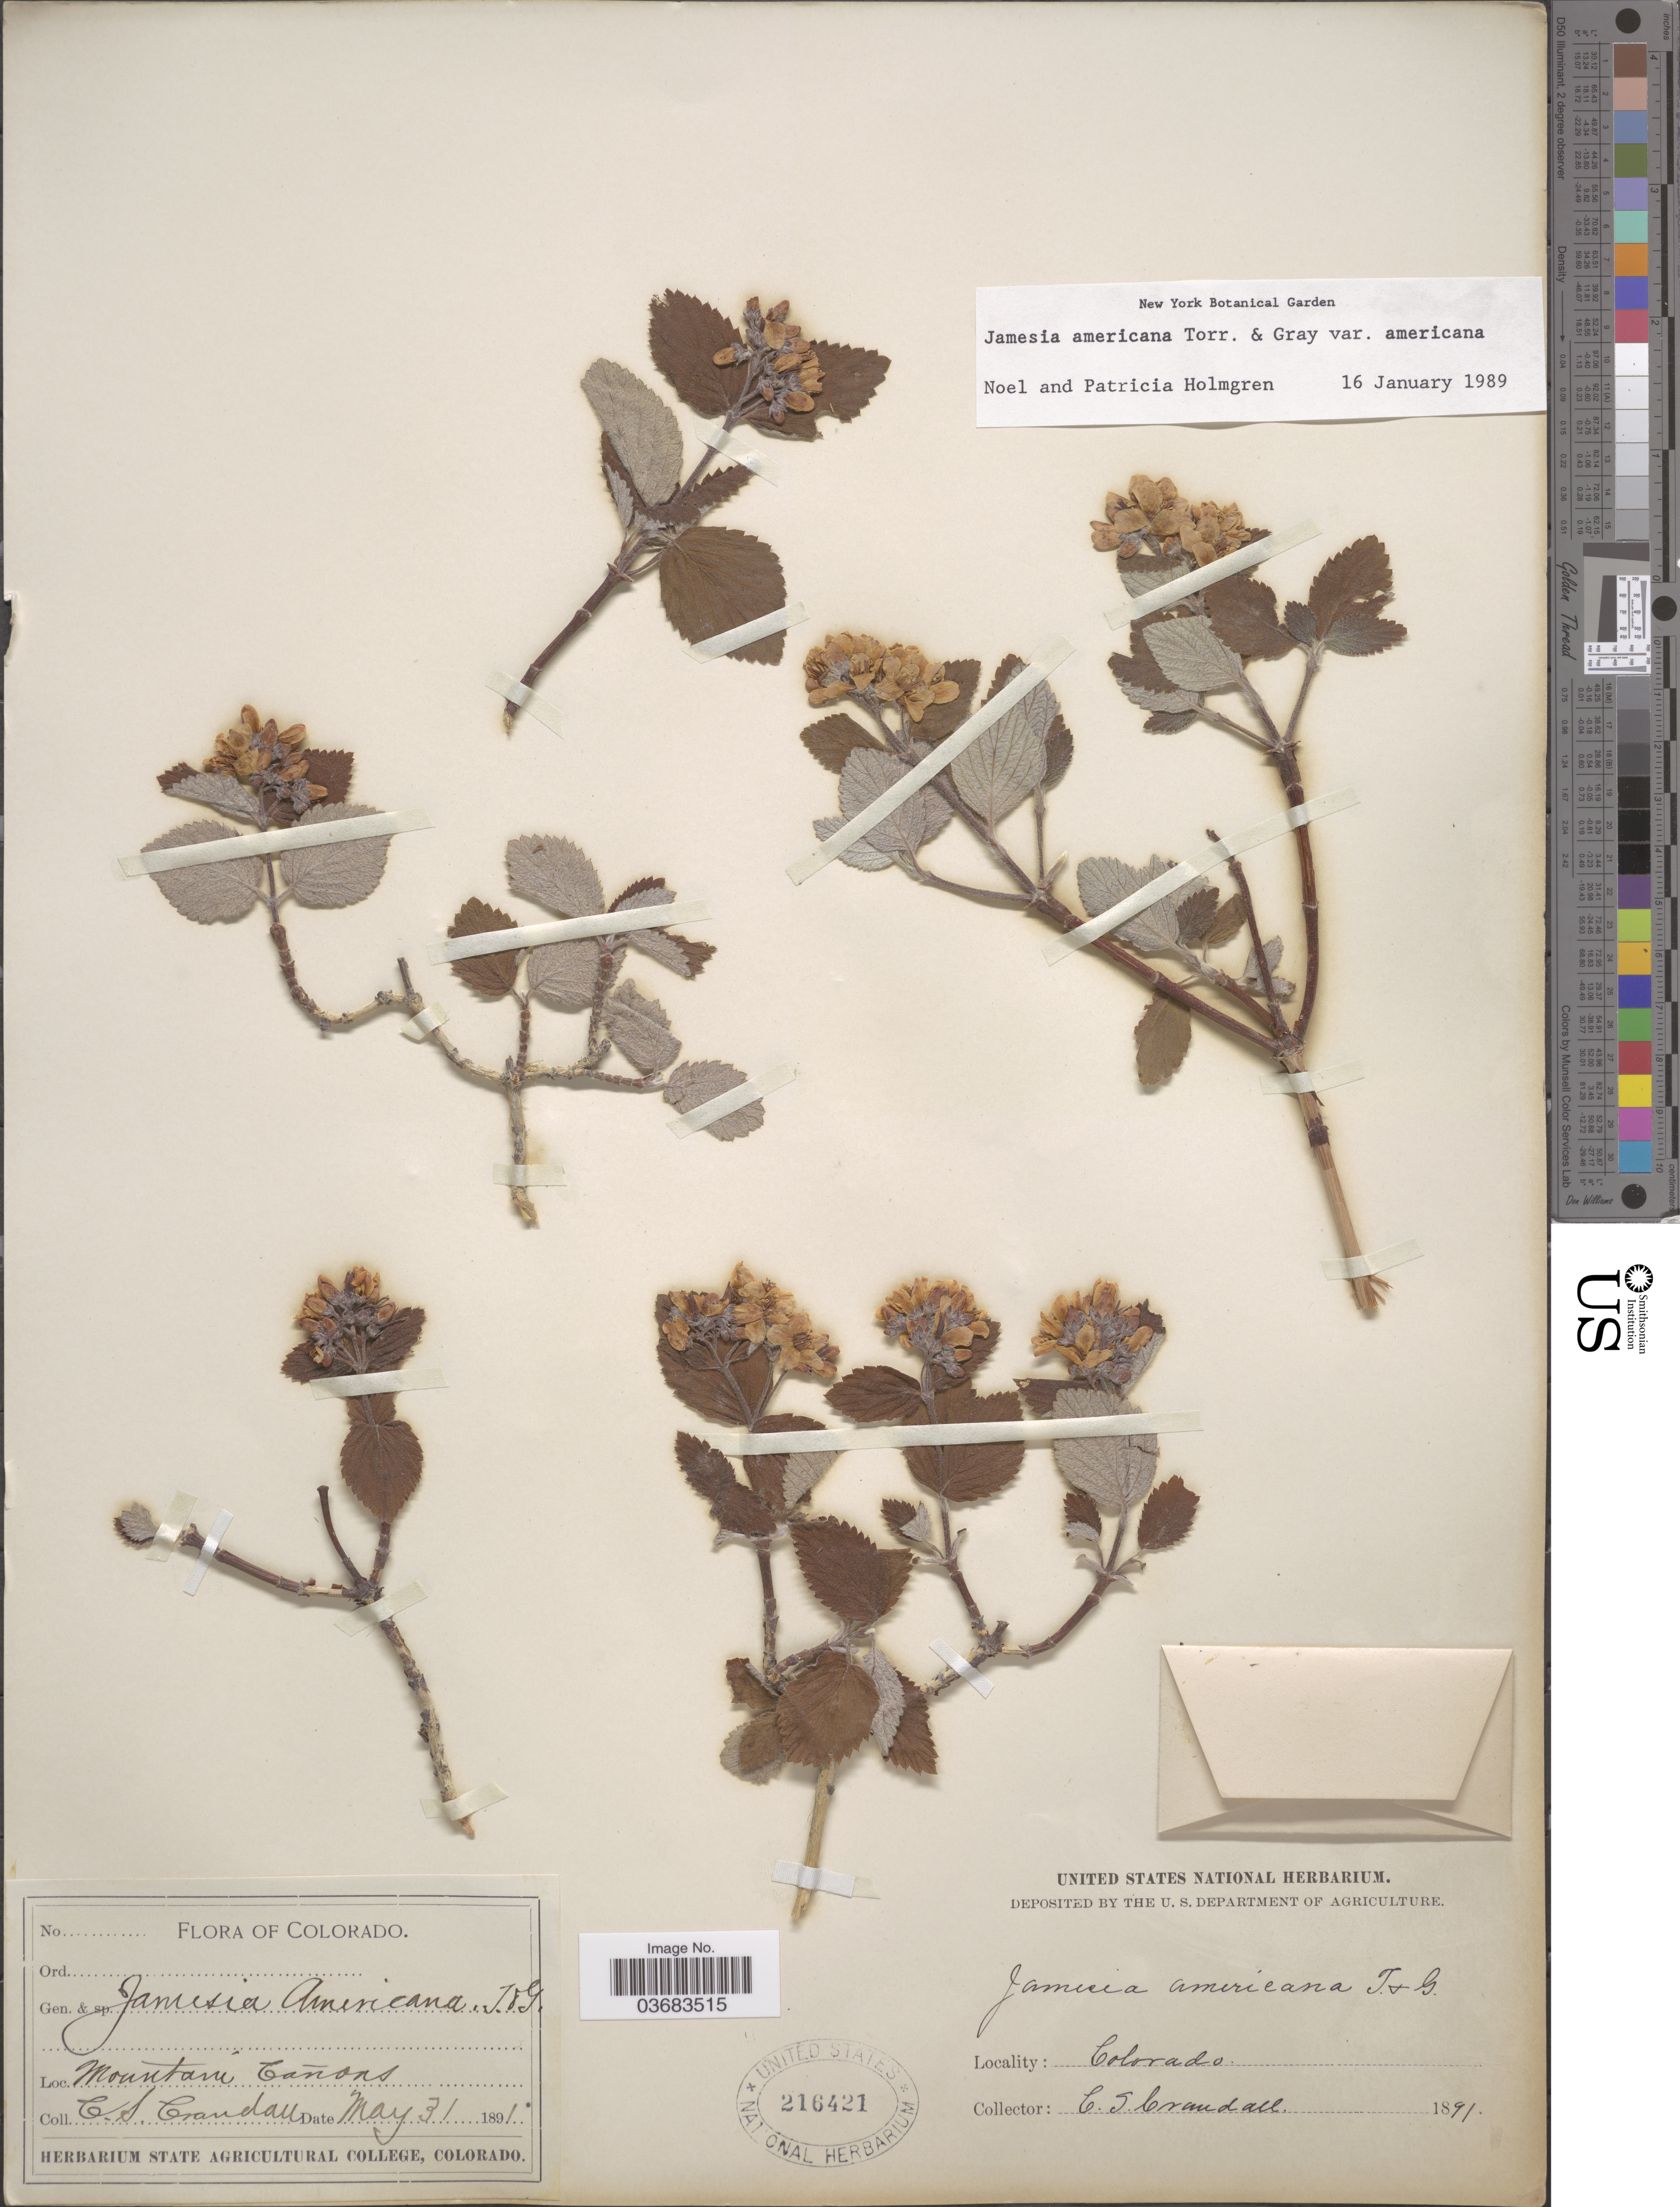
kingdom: Plantae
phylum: Tracheophyta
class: Magnoliopsida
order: Cornales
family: Hydrangeaceae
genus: Edwinia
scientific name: Edwinia americana var. americana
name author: (Torr. & A. Gray) A. Heller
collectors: C. Crandall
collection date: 1891-05-31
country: United States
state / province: Colorado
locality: Mountain Cañons.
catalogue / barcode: US 216421